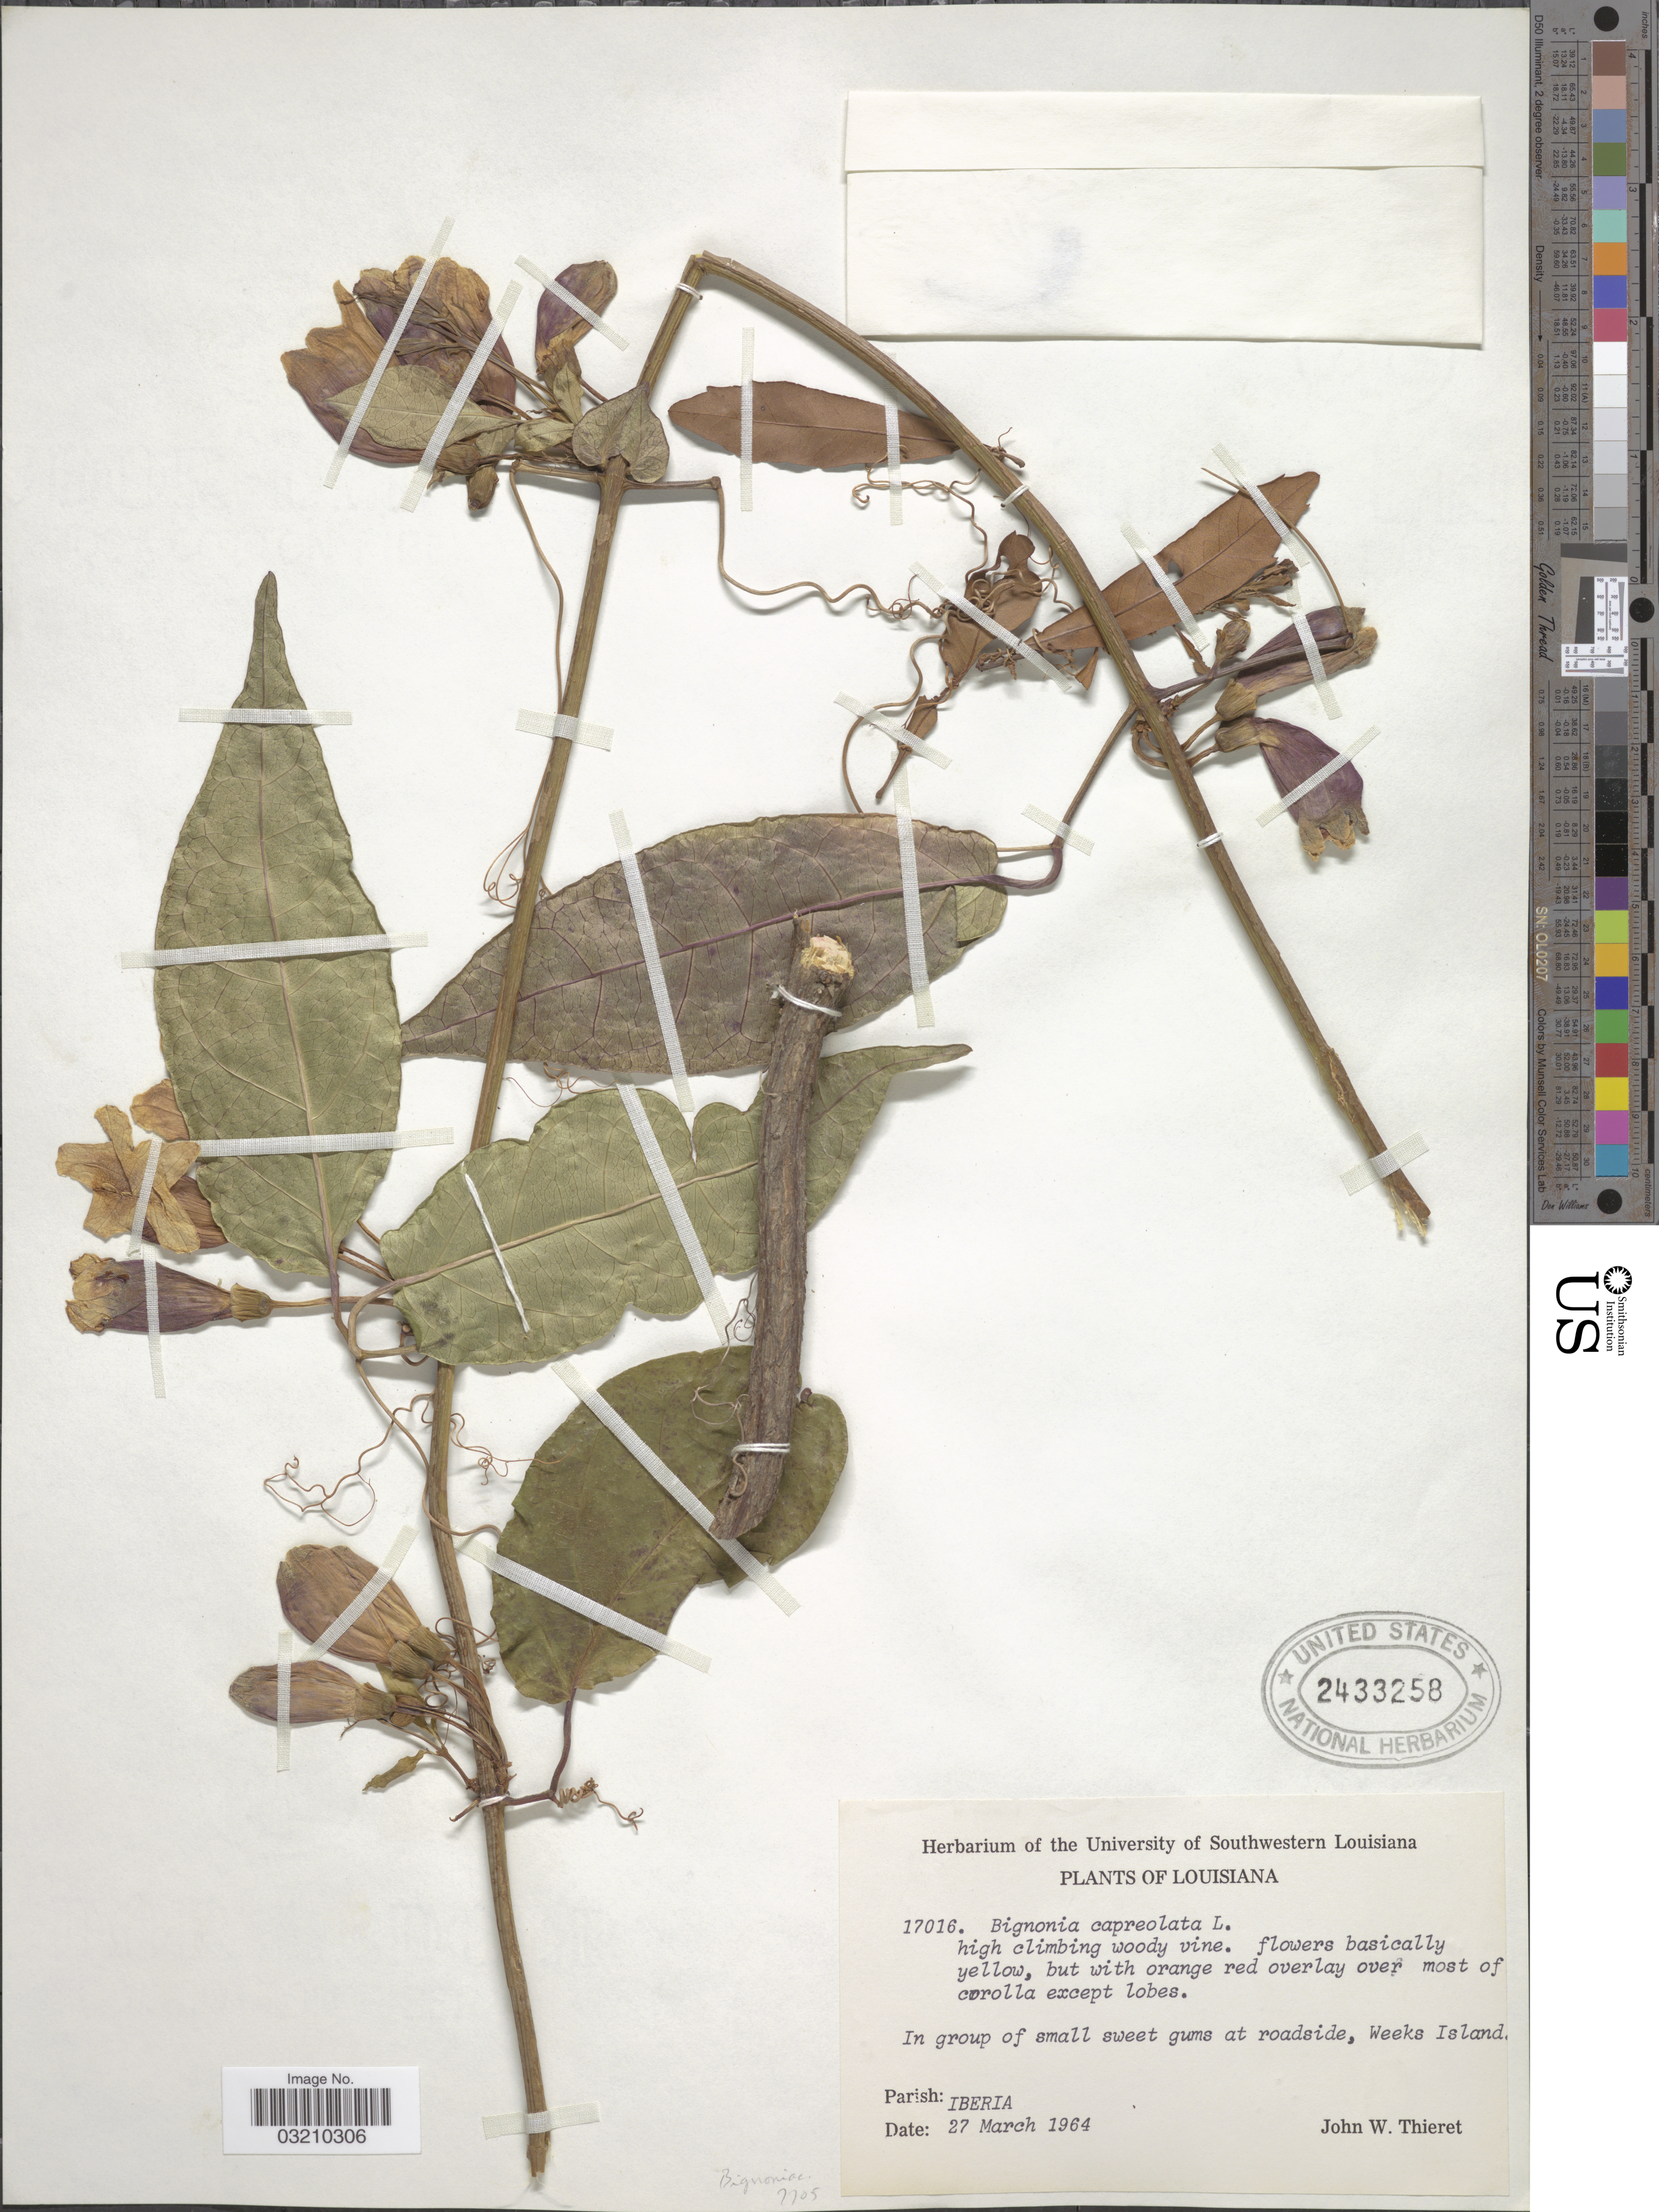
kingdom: Plantae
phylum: Tracheophyta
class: Magnoliopsida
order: Lamiales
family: Bignoniaceae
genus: Bignonia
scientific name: Bignonia capreolata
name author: L.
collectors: J. W. Thieret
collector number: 17016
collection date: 1964-03-27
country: United States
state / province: Louisiana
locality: Weeks Island. Parish: Iberia.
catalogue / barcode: US 2433258